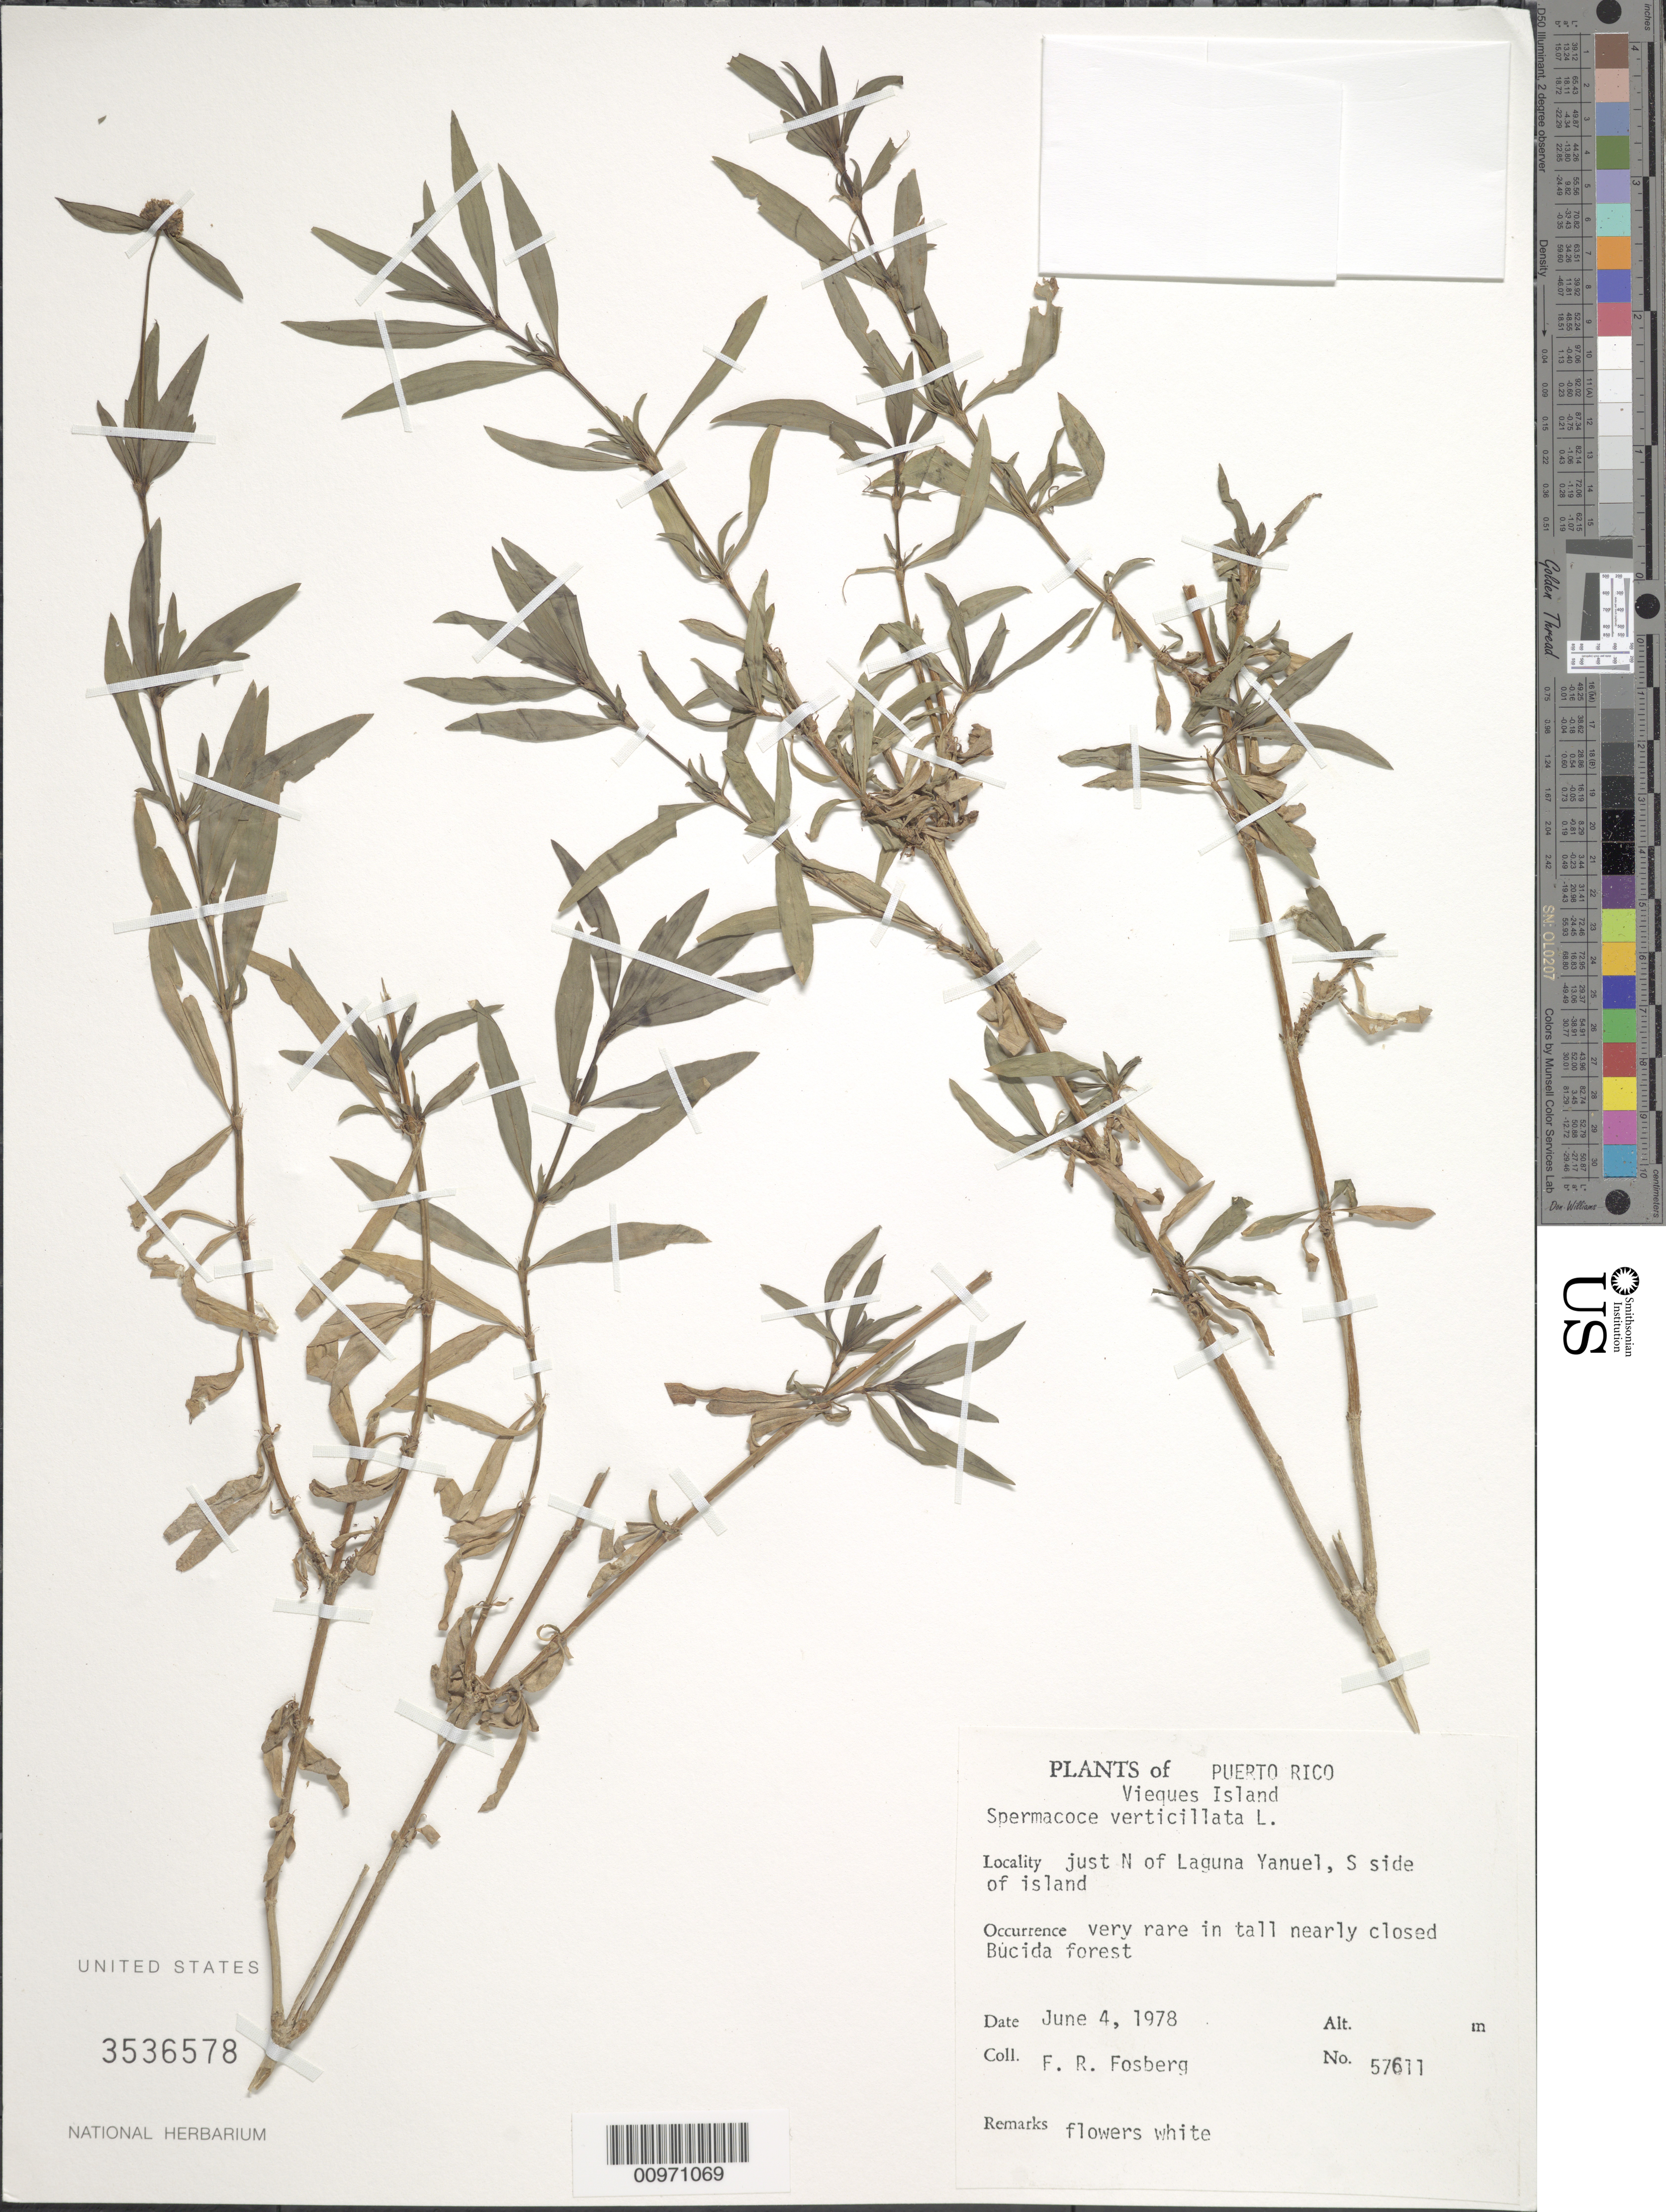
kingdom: Plantae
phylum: Tracheophyta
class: Magnoliopsida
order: Gentianales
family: Rubiaceae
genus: Spermacoce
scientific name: Spermacoce verticillata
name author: L.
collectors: F. R. Fosberg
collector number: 57611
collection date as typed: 04 Jun 1978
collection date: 1978-06-04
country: Puerto Rico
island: Vieques I.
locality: Just N of Laguna Yanuel, S side of island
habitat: In tall nearly closed Bucida forest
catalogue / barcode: US 3536578